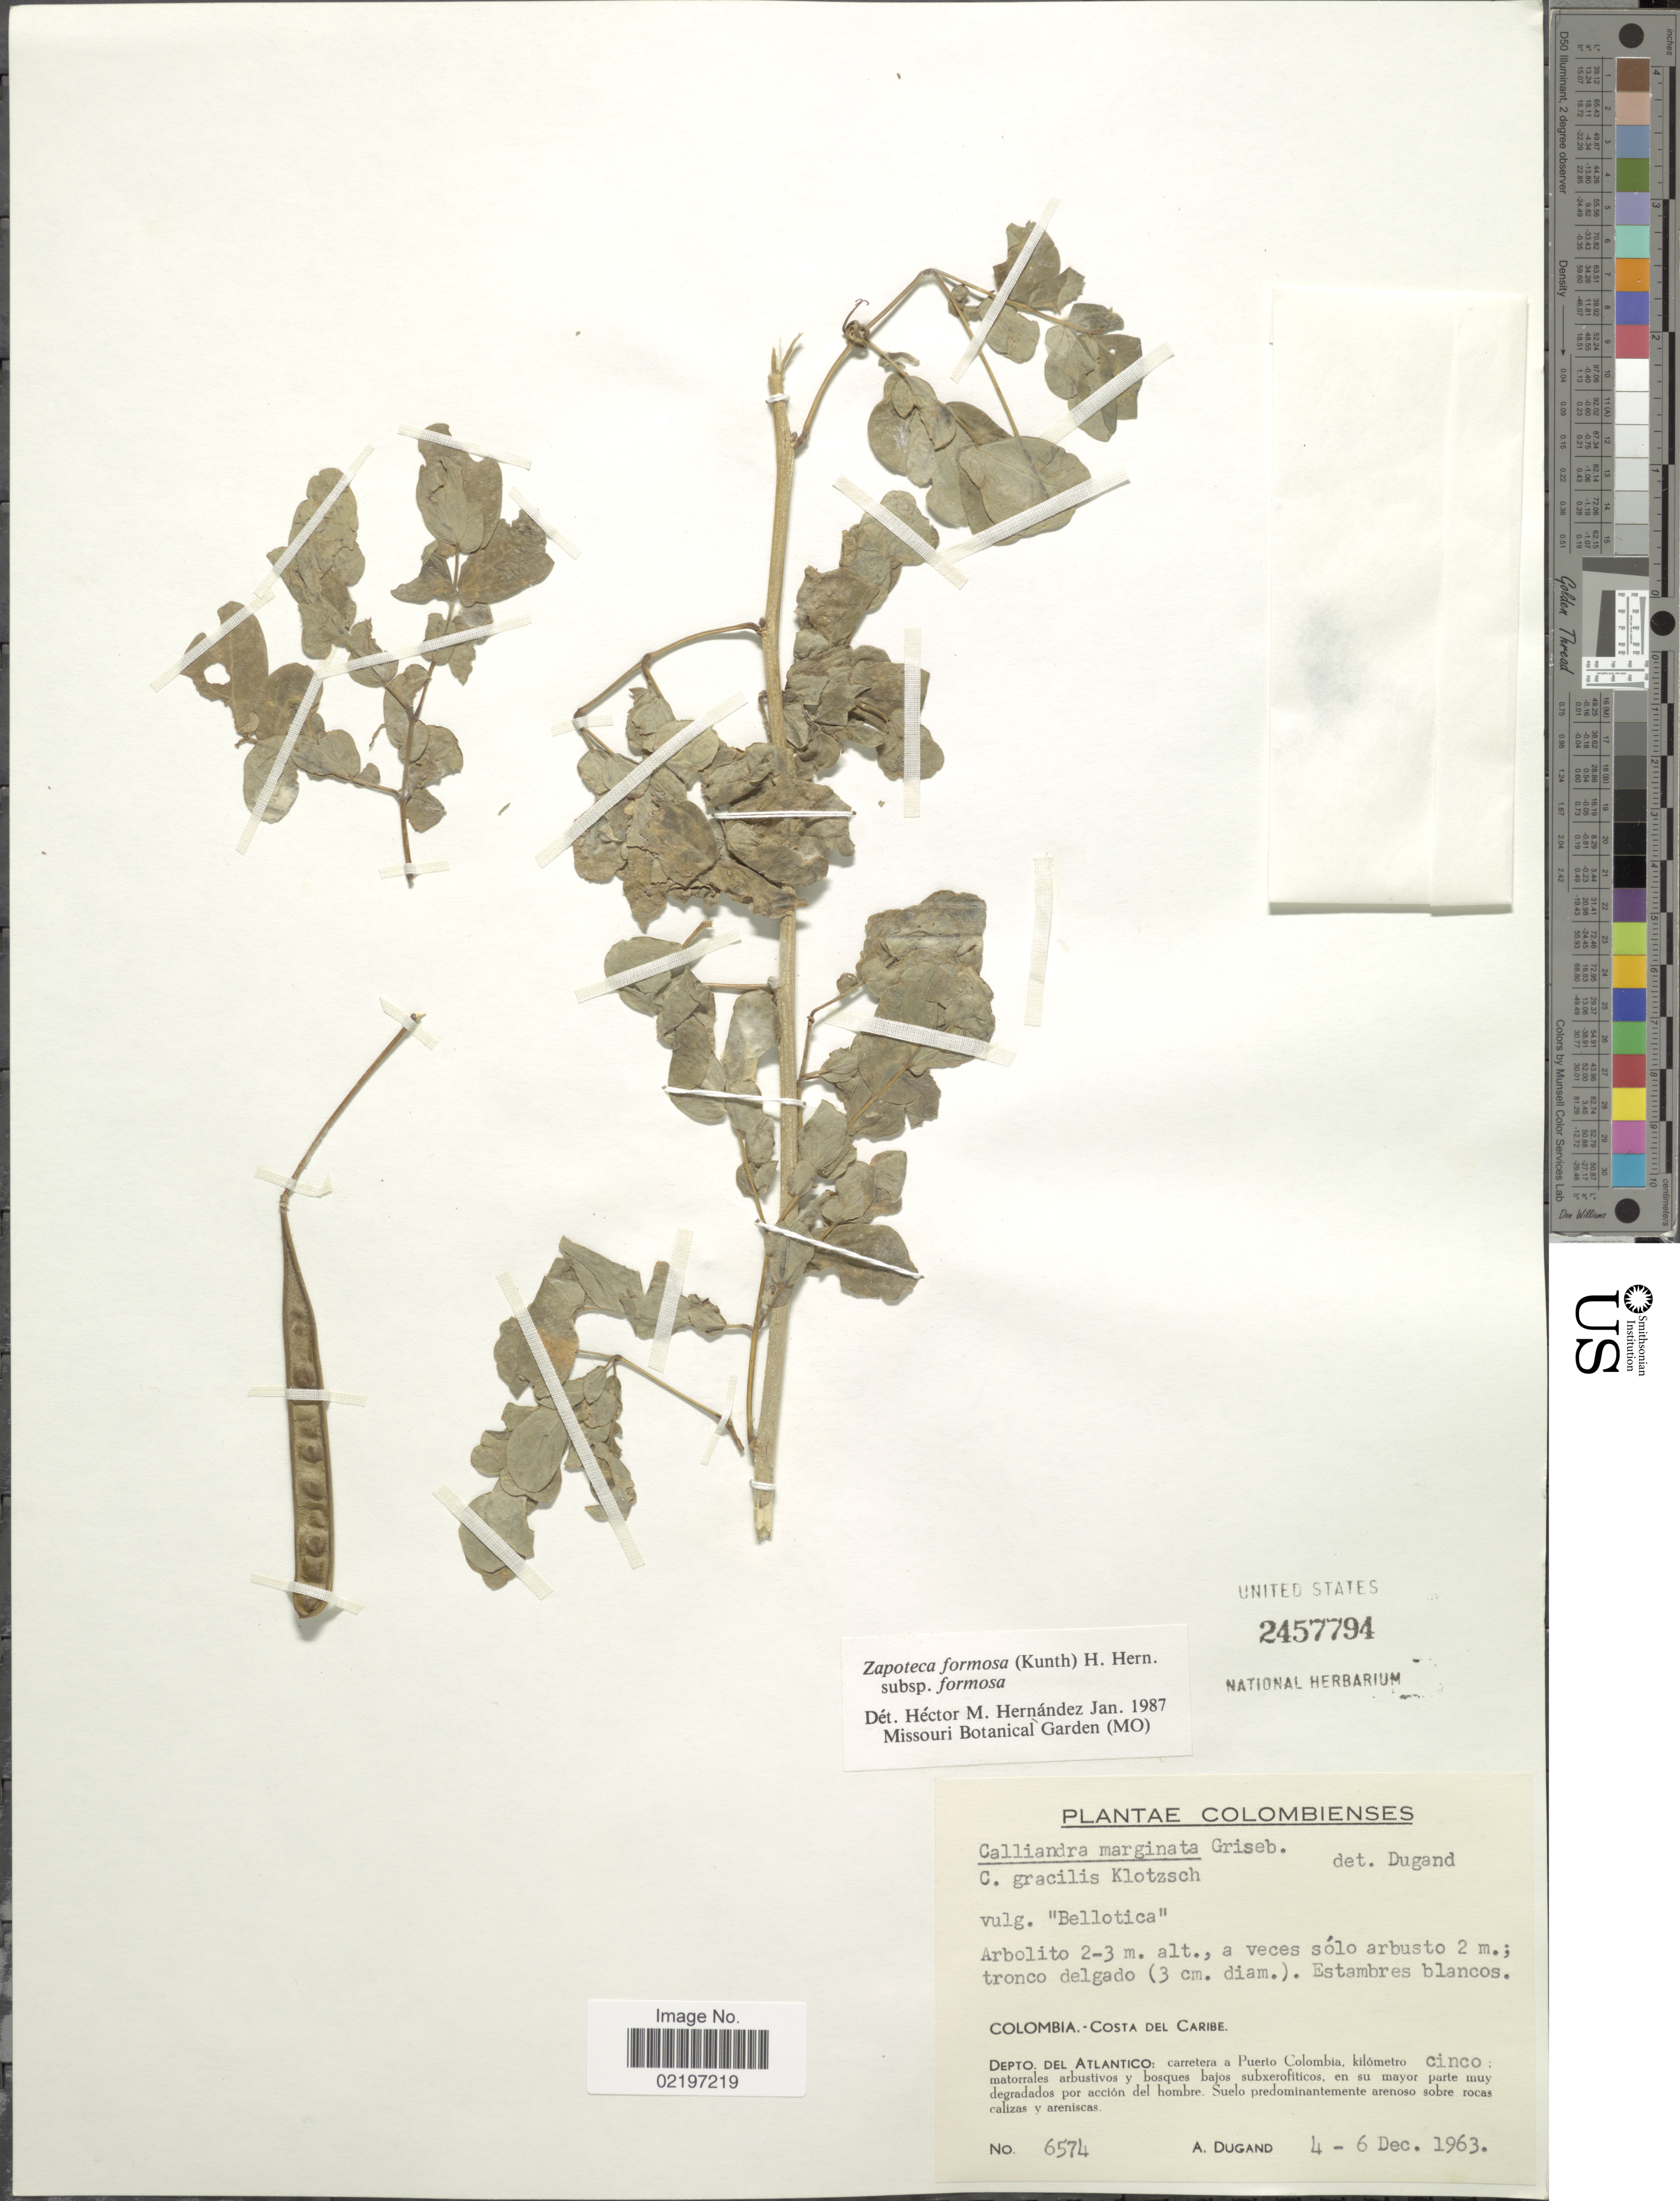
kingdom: Plantae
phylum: Tracheophyta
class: Magnoliopsida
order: Fabales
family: Fabaceae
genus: Zapoteca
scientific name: Zapoteca formosa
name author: (Kunth) H.M. Hern.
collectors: A. Dugand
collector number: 6574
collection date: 1963-12-04/1963-12-06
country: Colombia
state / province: Atlántico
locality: Costa del Caribe, Depto. Del Atlantico: Carretera a Puerto Colombia, kilometro Cinco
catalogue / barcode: US 2457794